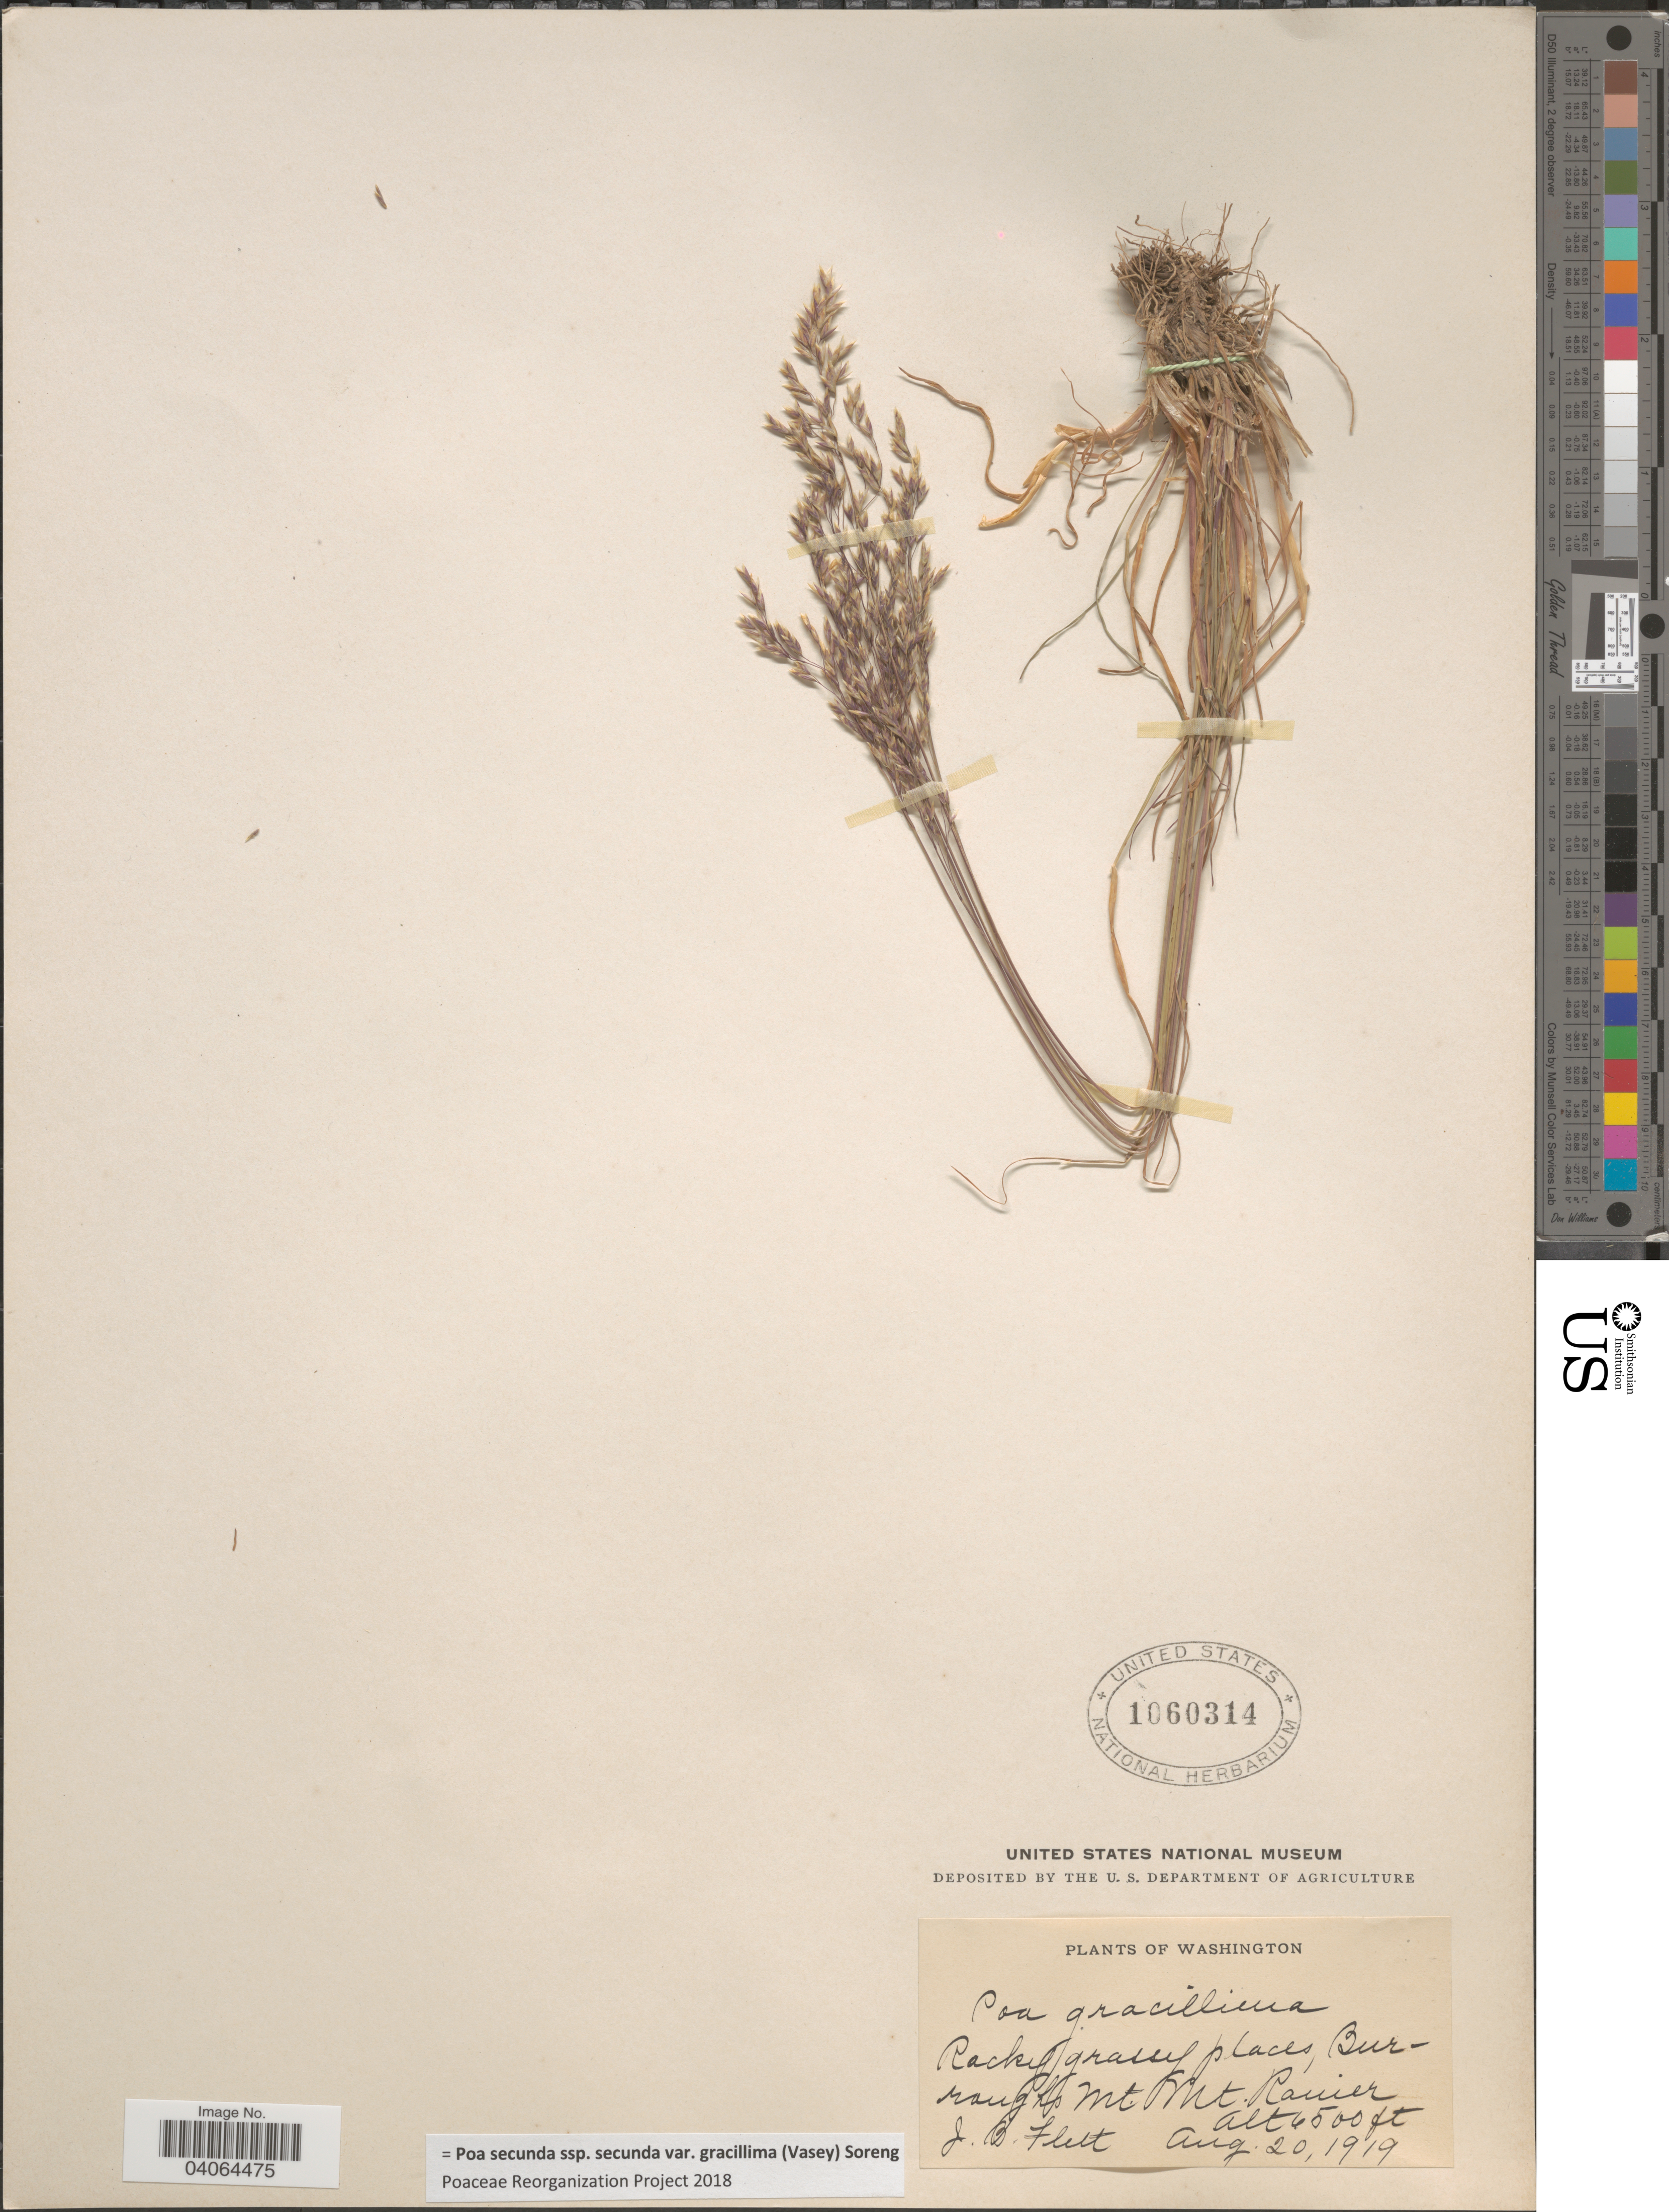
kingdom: Plantae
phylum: Tracheophyta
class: Liliopsida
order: Poales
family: Poaceae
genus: Poa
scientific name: Poa secunda subsp. secunda var. gracillima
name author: (Vasey) Soreng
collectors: J. Flett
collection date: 1919-08-20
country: United States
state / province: Washington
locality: Rocky grassy places, Burraughs Mt. Mt. Ranier.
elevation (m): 1981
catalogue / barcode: US 1060314